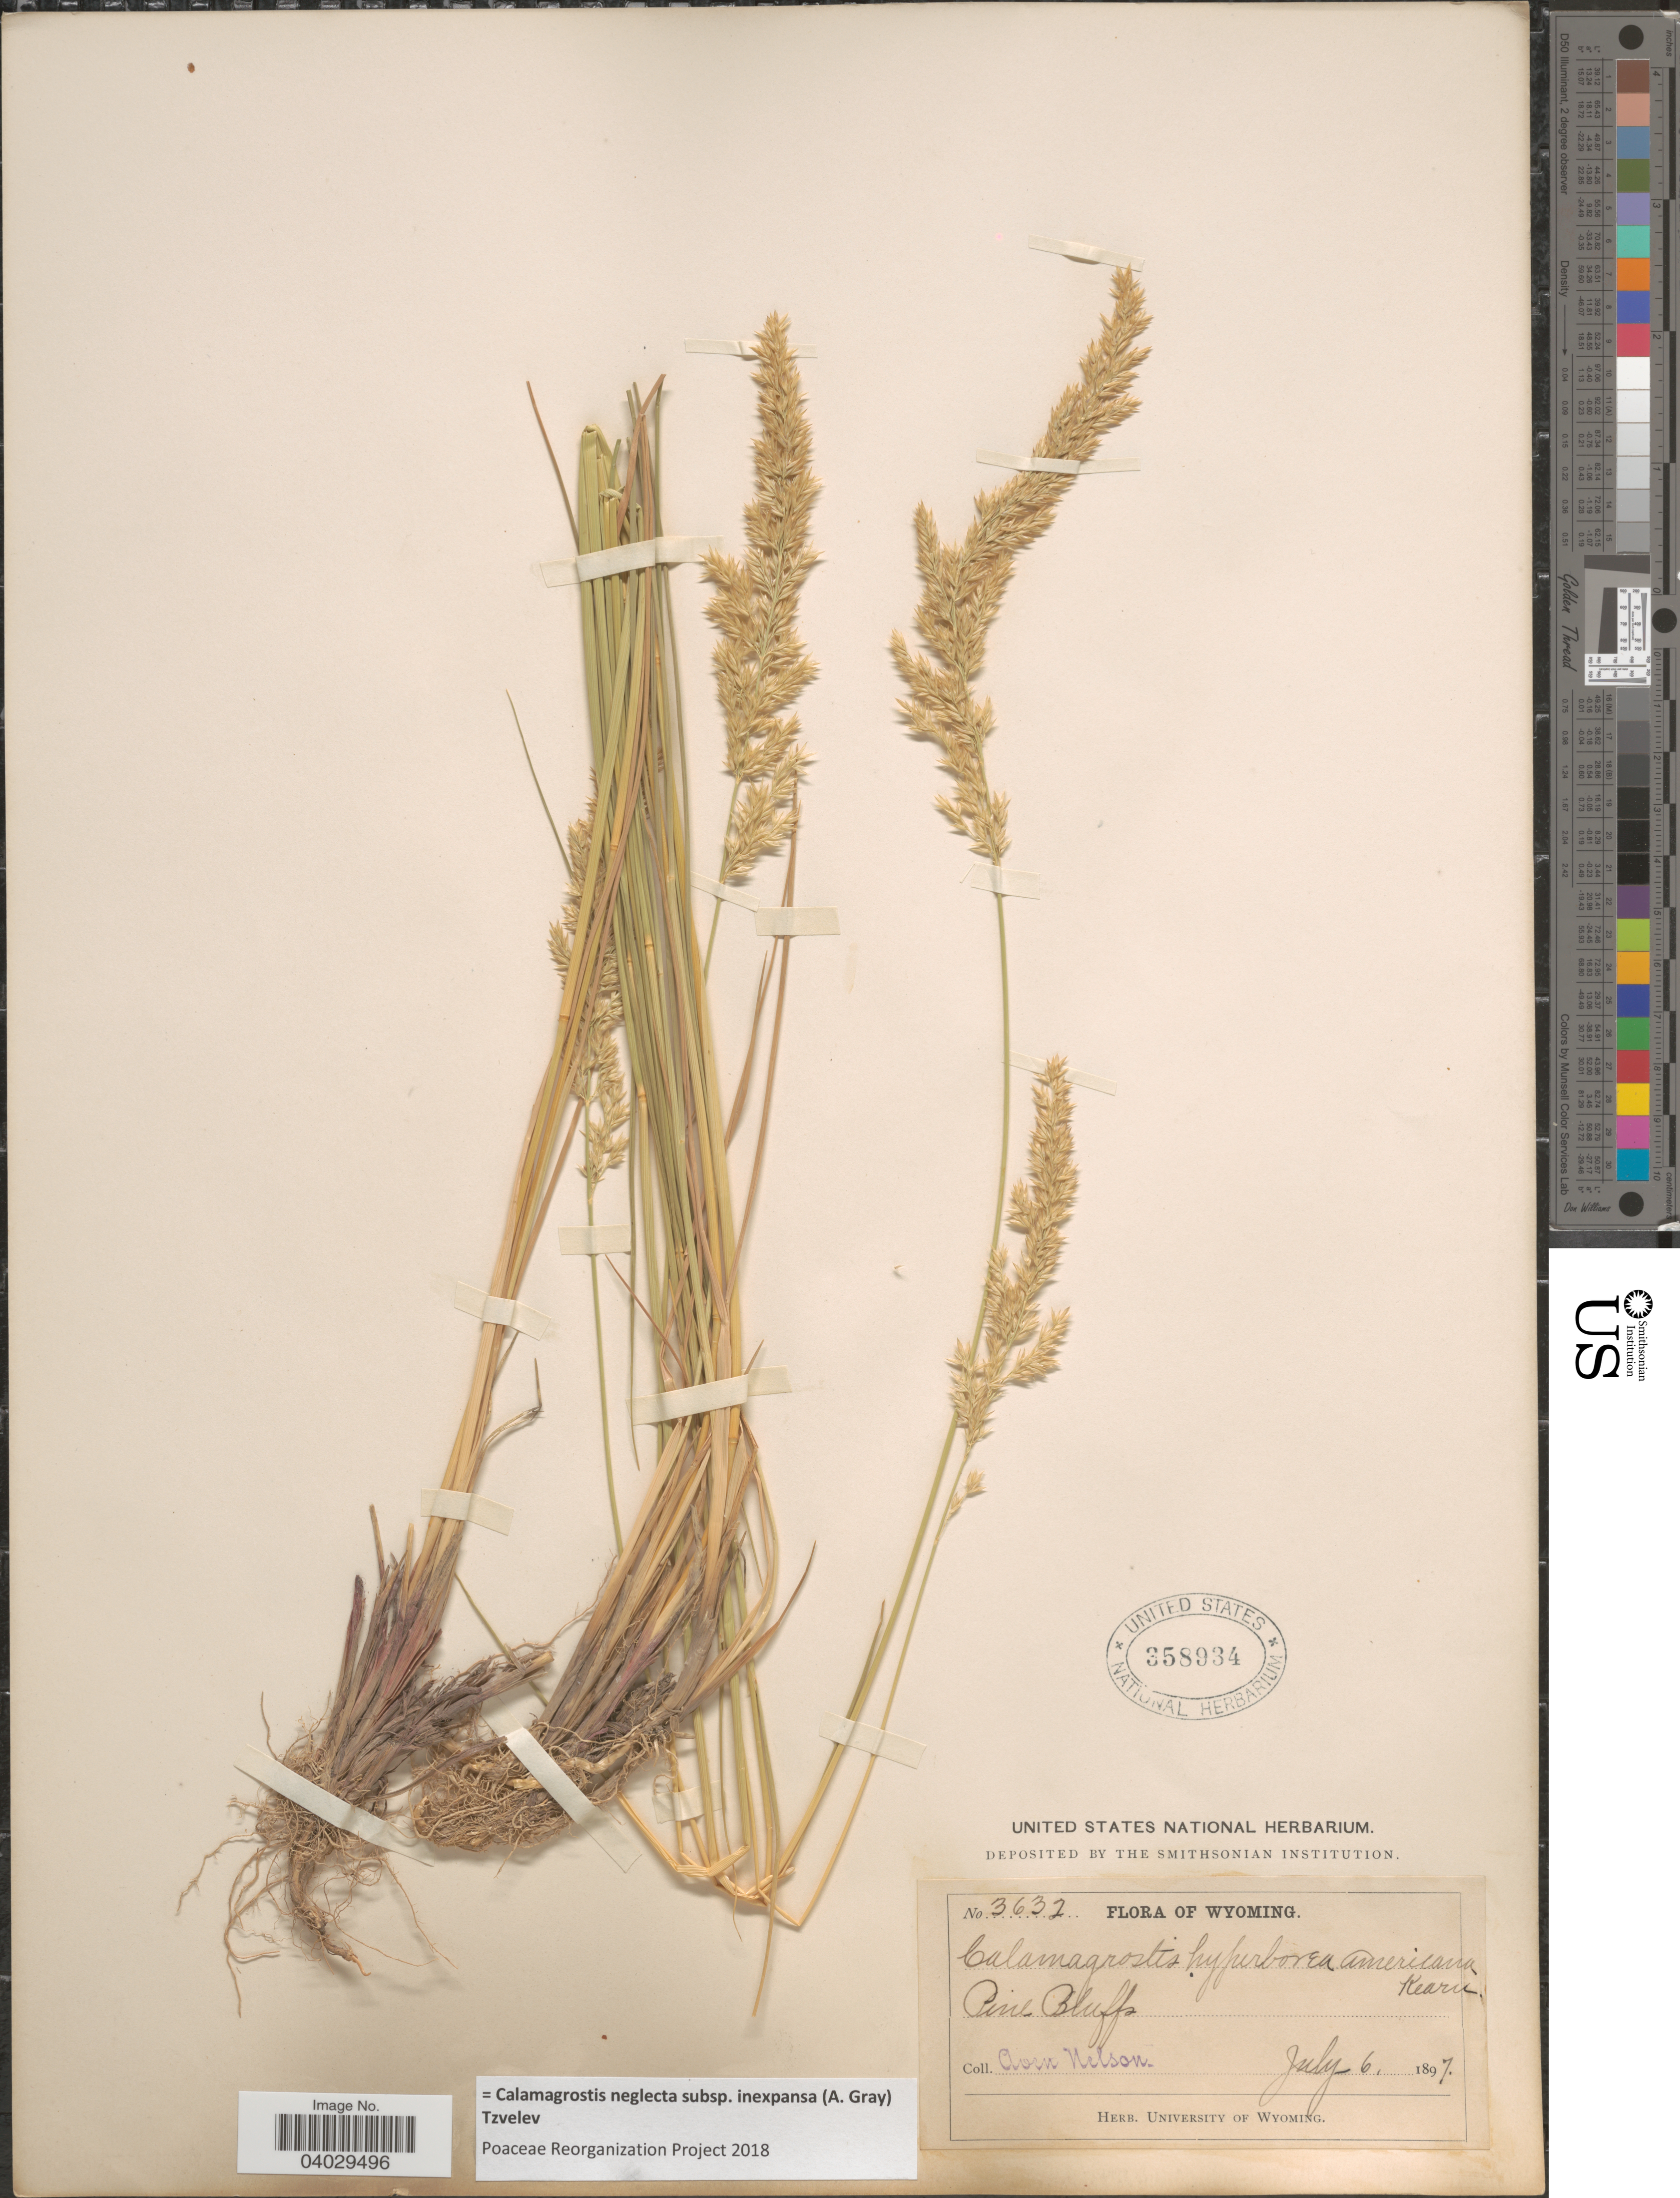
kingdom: Plantae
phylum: Tracheophyta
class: Liliopsida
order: Poales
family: Poaceae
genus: Calamagrostis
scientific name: Calamagrostis neglecta subsp. inexpansa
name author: (A. Gray) Tzvelev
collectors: A. Nelson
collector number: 3632*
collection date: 1897-07-06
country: United States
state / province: Wyoming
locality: Pine Bluffs.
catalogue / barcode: US 358934